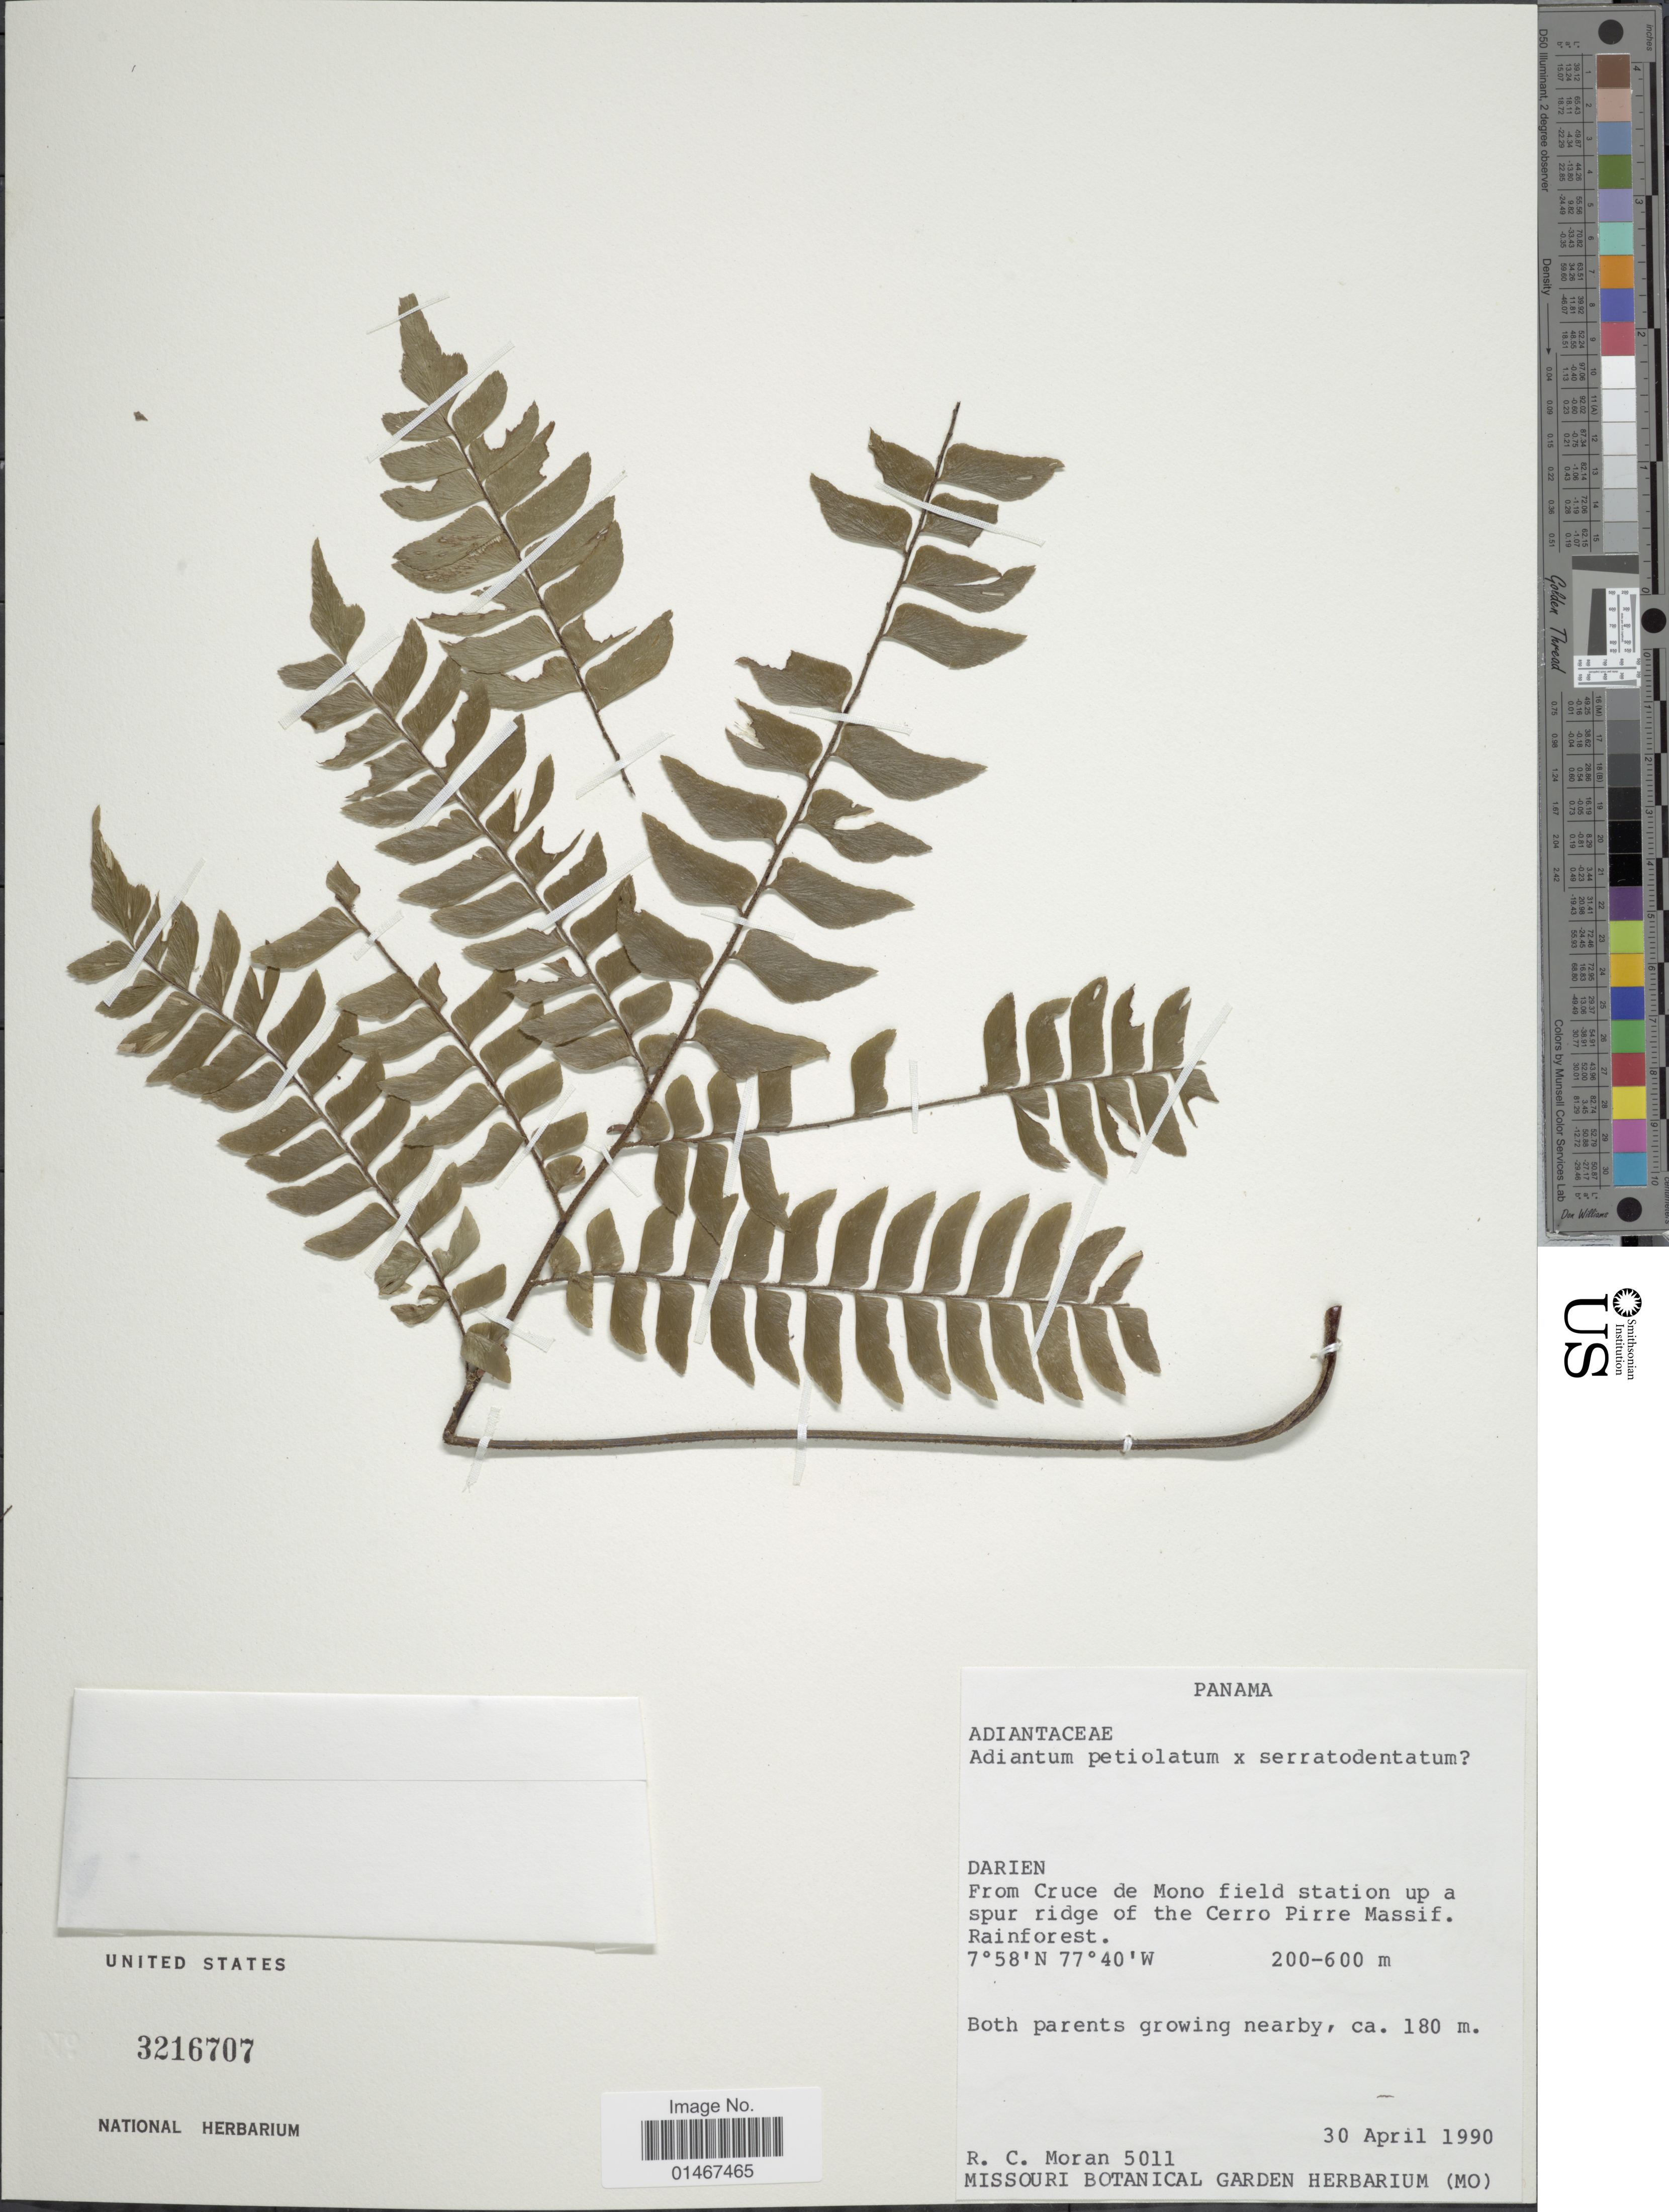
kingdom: Plantae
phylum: Tracheophyta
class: Polypodiopsida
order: Polypodiales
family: Pteridaceae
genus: Adiantum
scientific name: Adiantum petiolatum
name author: Desv.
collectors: R. C. Moran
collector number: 5011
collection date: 1990-04-30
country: Panama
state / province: Darién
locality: From Cruce de Mono field station up a spur ridge of the Cerro Pirre Massif.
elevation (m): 200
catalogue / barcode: US 3216707